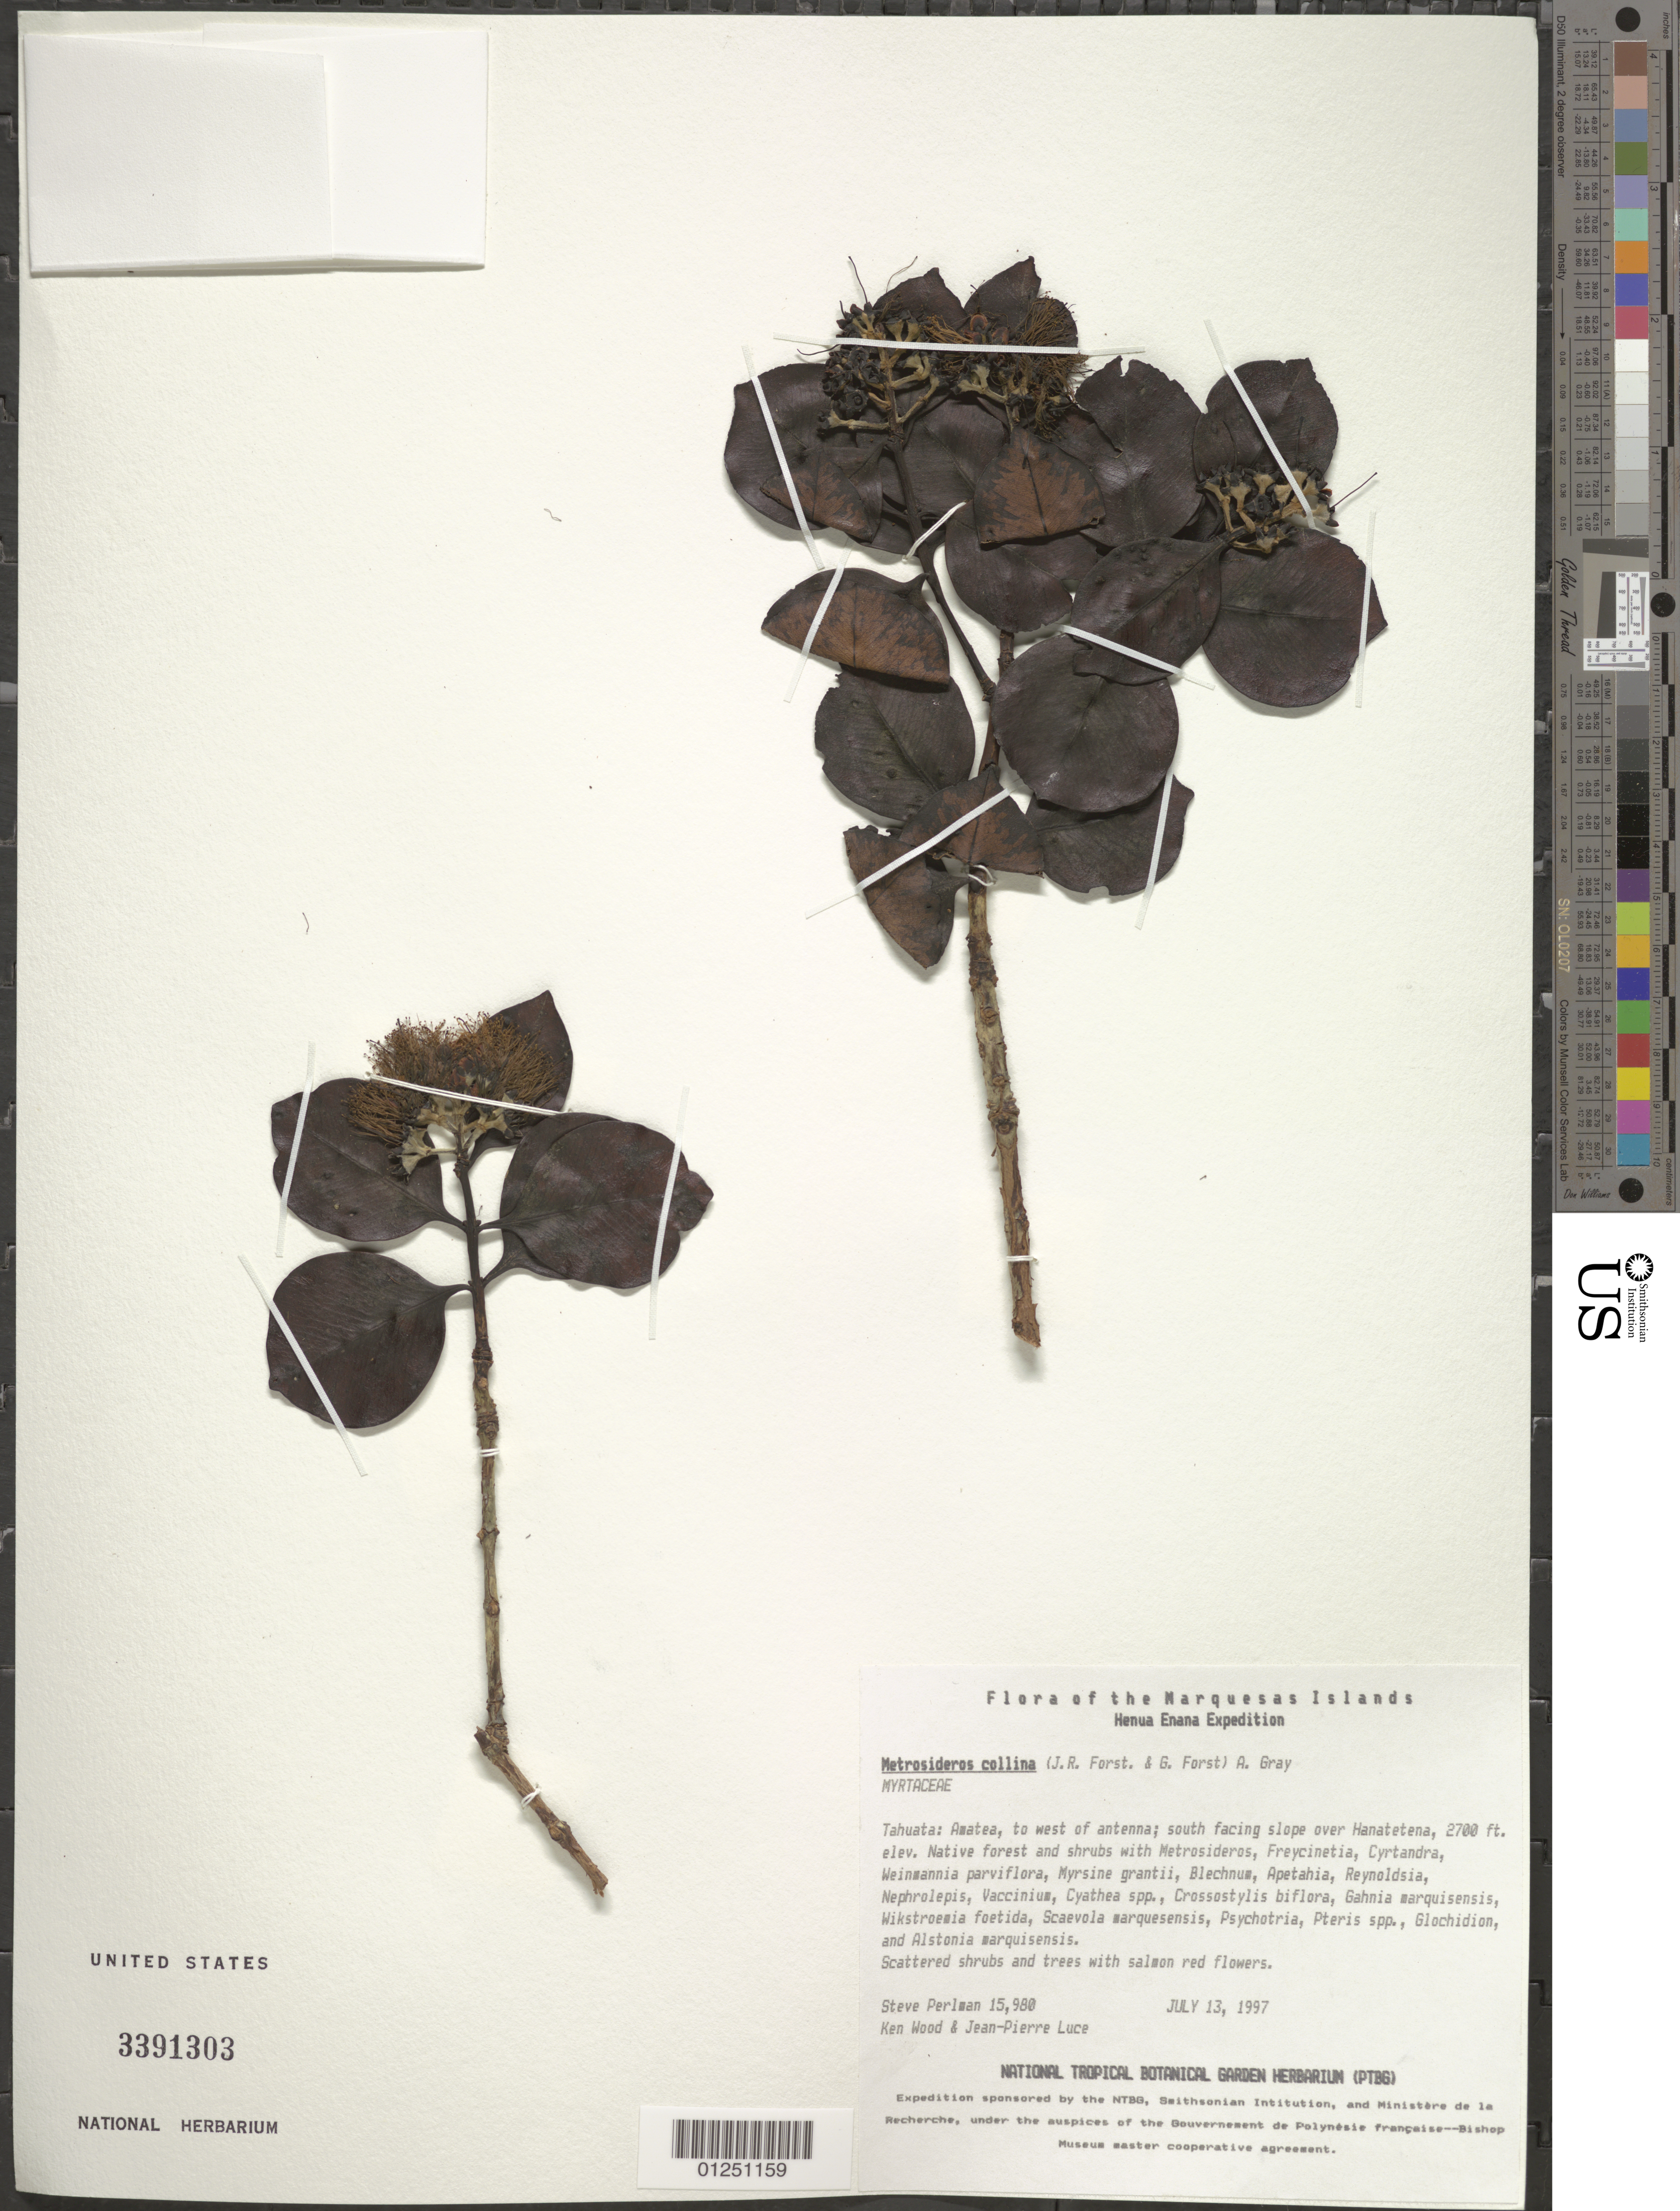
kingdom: Plantae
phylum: Tracheophyta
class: Magnoliopsida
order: Myrtales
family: Myrtaceae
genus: Metrosideros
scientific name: Metrosideros collina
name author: (J.R. Forst. & G. Forst.) A. Gray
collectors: S. P. Perlman, K. R. Wood & J. Luce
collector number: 15980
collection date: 1997-07-13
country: French Polynesia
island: Tahuata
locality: Amatea, to W of antenna, S facing slope over Hanatetena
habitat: Native forest and shrubs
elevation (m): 823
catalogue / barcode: US 3391303